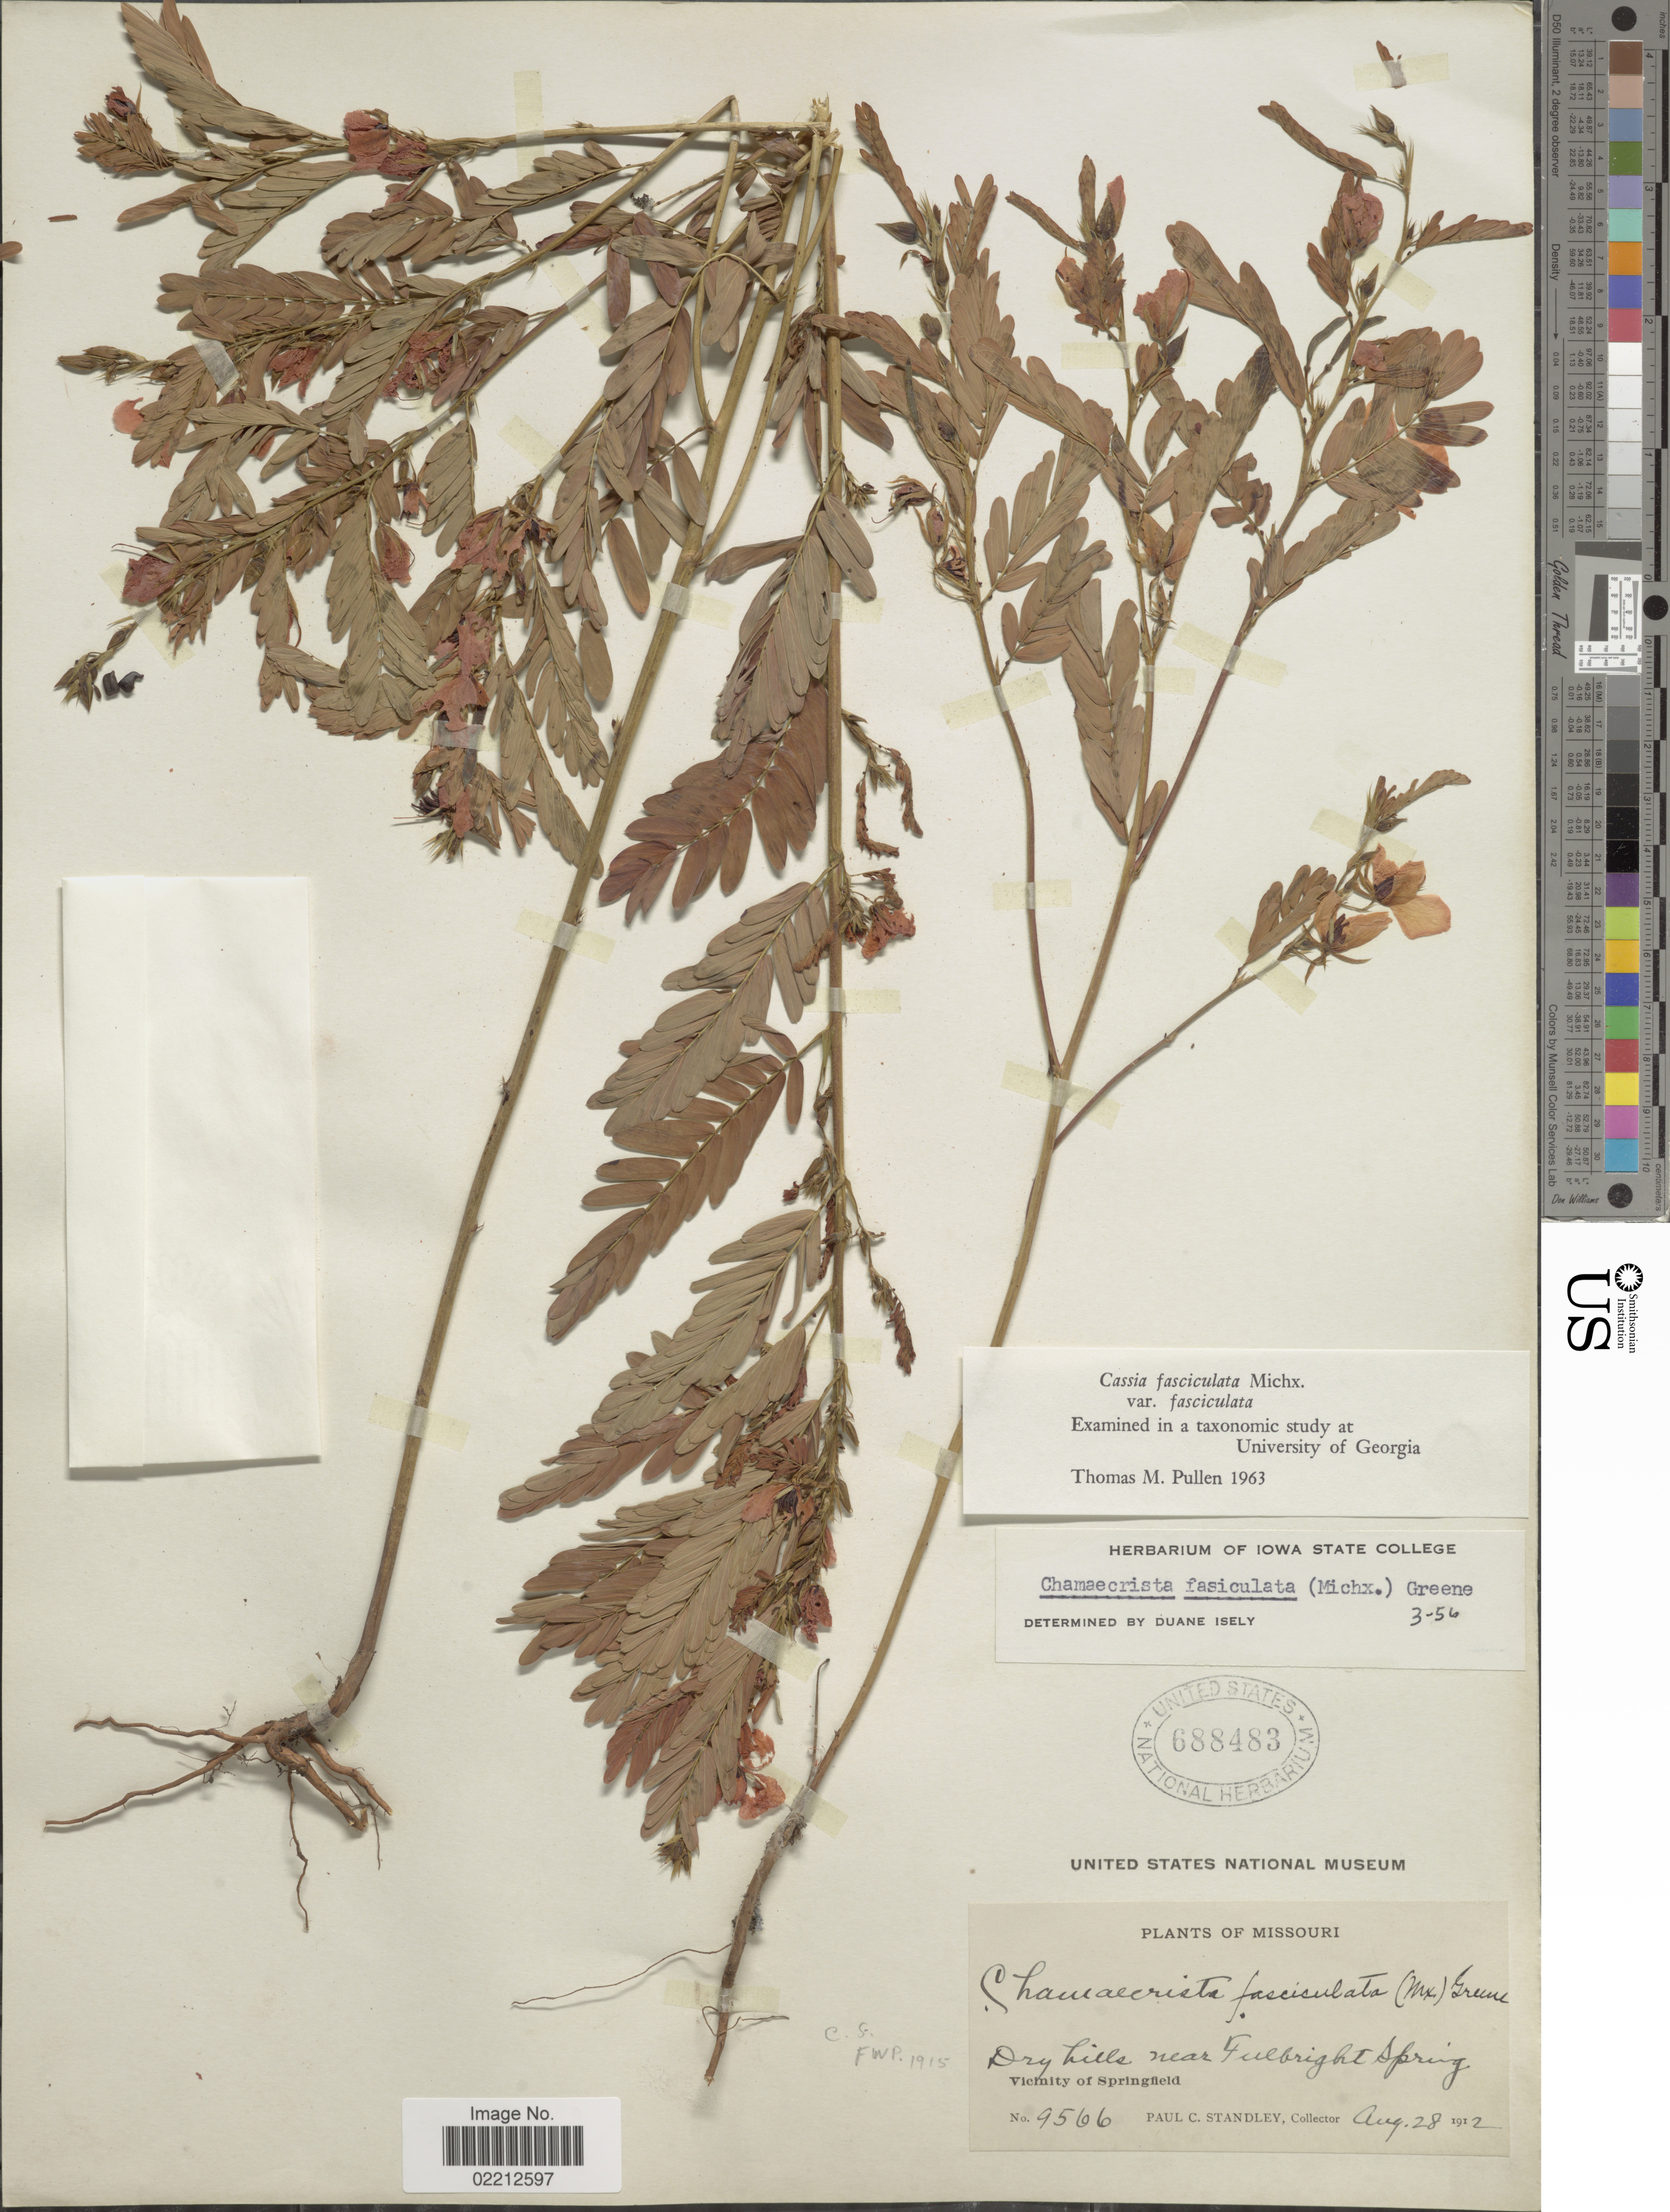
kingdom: Plantae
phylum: Tracheophyta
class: Magnoliopsida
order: Fabales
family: Fabaceae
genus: Chamaecrista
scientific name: Chamaecrista fasciculata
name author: (Michx.) Greene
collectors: P. C. Standley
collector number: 9566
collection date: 1912-08-28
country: United States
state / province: Missouri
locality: Dry hills near Fulbright Spring, Vicinity of Springfield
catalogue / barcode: US 688483